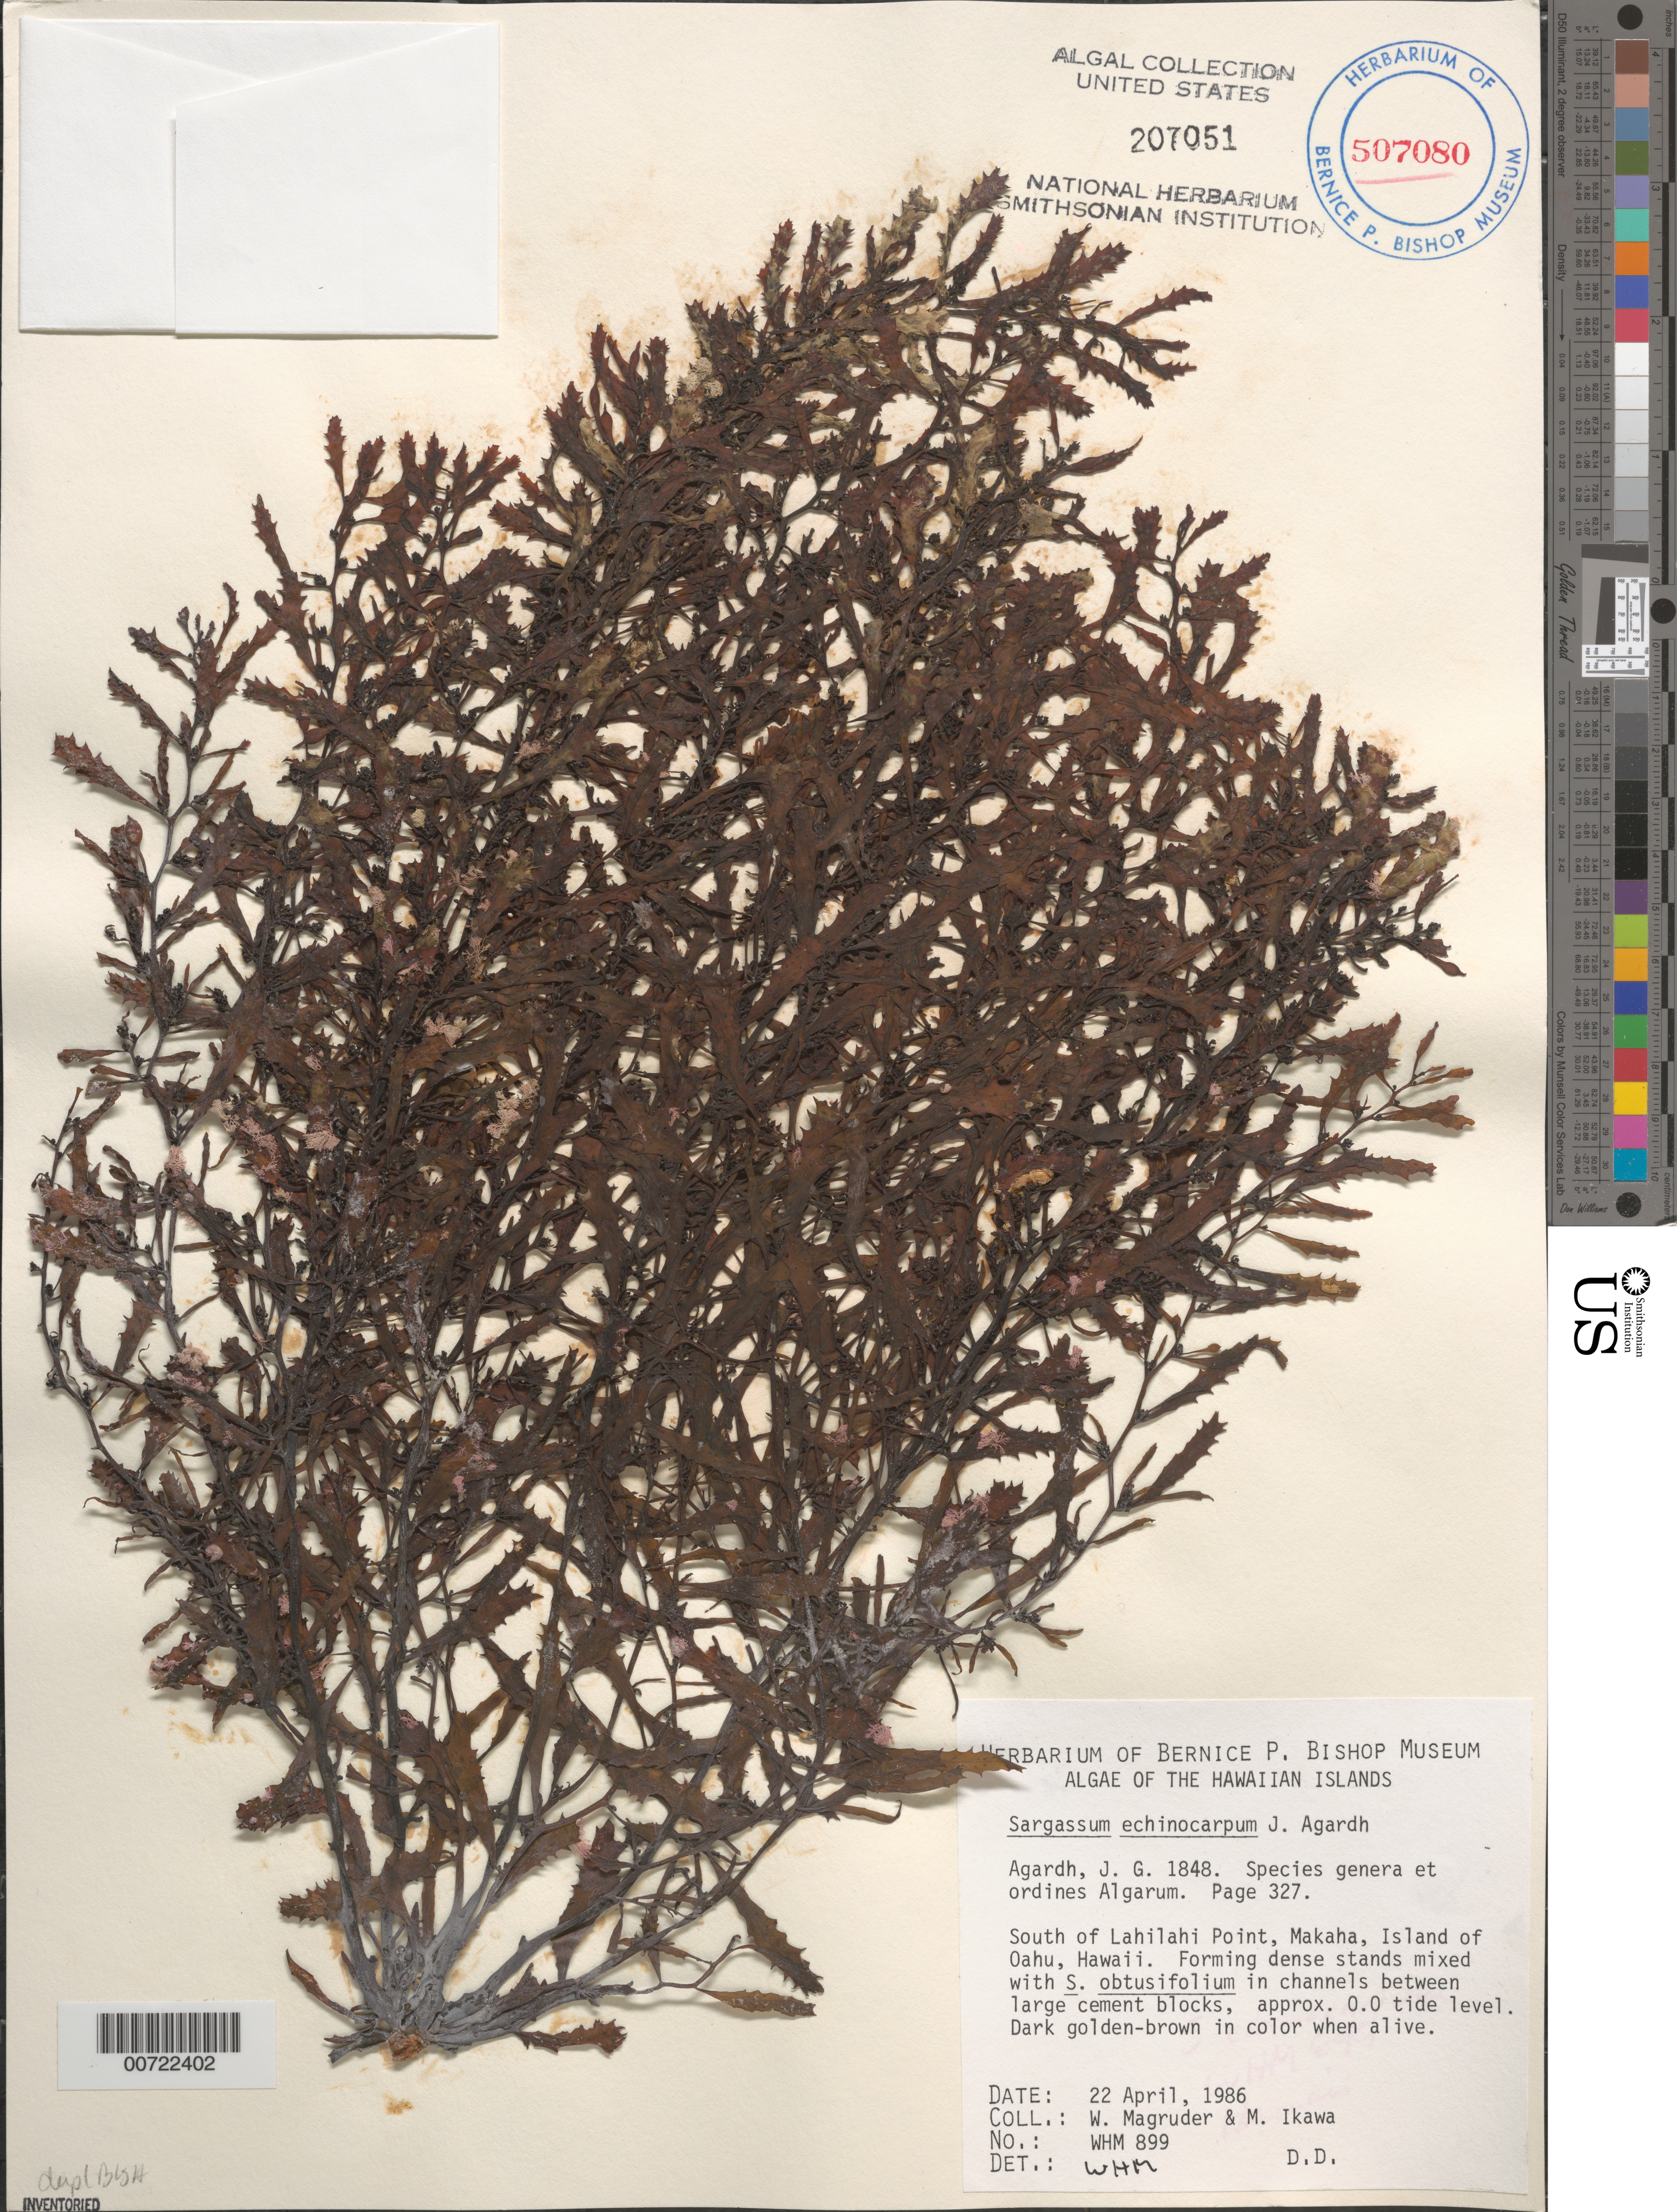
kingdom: Chromista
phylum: Ochrophyta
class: Phaeophyceae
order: Fucales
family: Sargassaceae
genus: Sargassum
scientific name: Sargassum aquifolium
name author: (Turner) C. Agardh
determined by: Algae name updating Project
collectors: W. Magruder & M. Ikawa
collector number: WHM 899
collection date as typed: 22 Apr 1986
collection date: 1986-04-22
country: United States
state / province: Hawaii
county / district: Honolulu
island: Oahu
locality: Makaha, south of Lahilahi Point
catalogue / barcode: US 207051